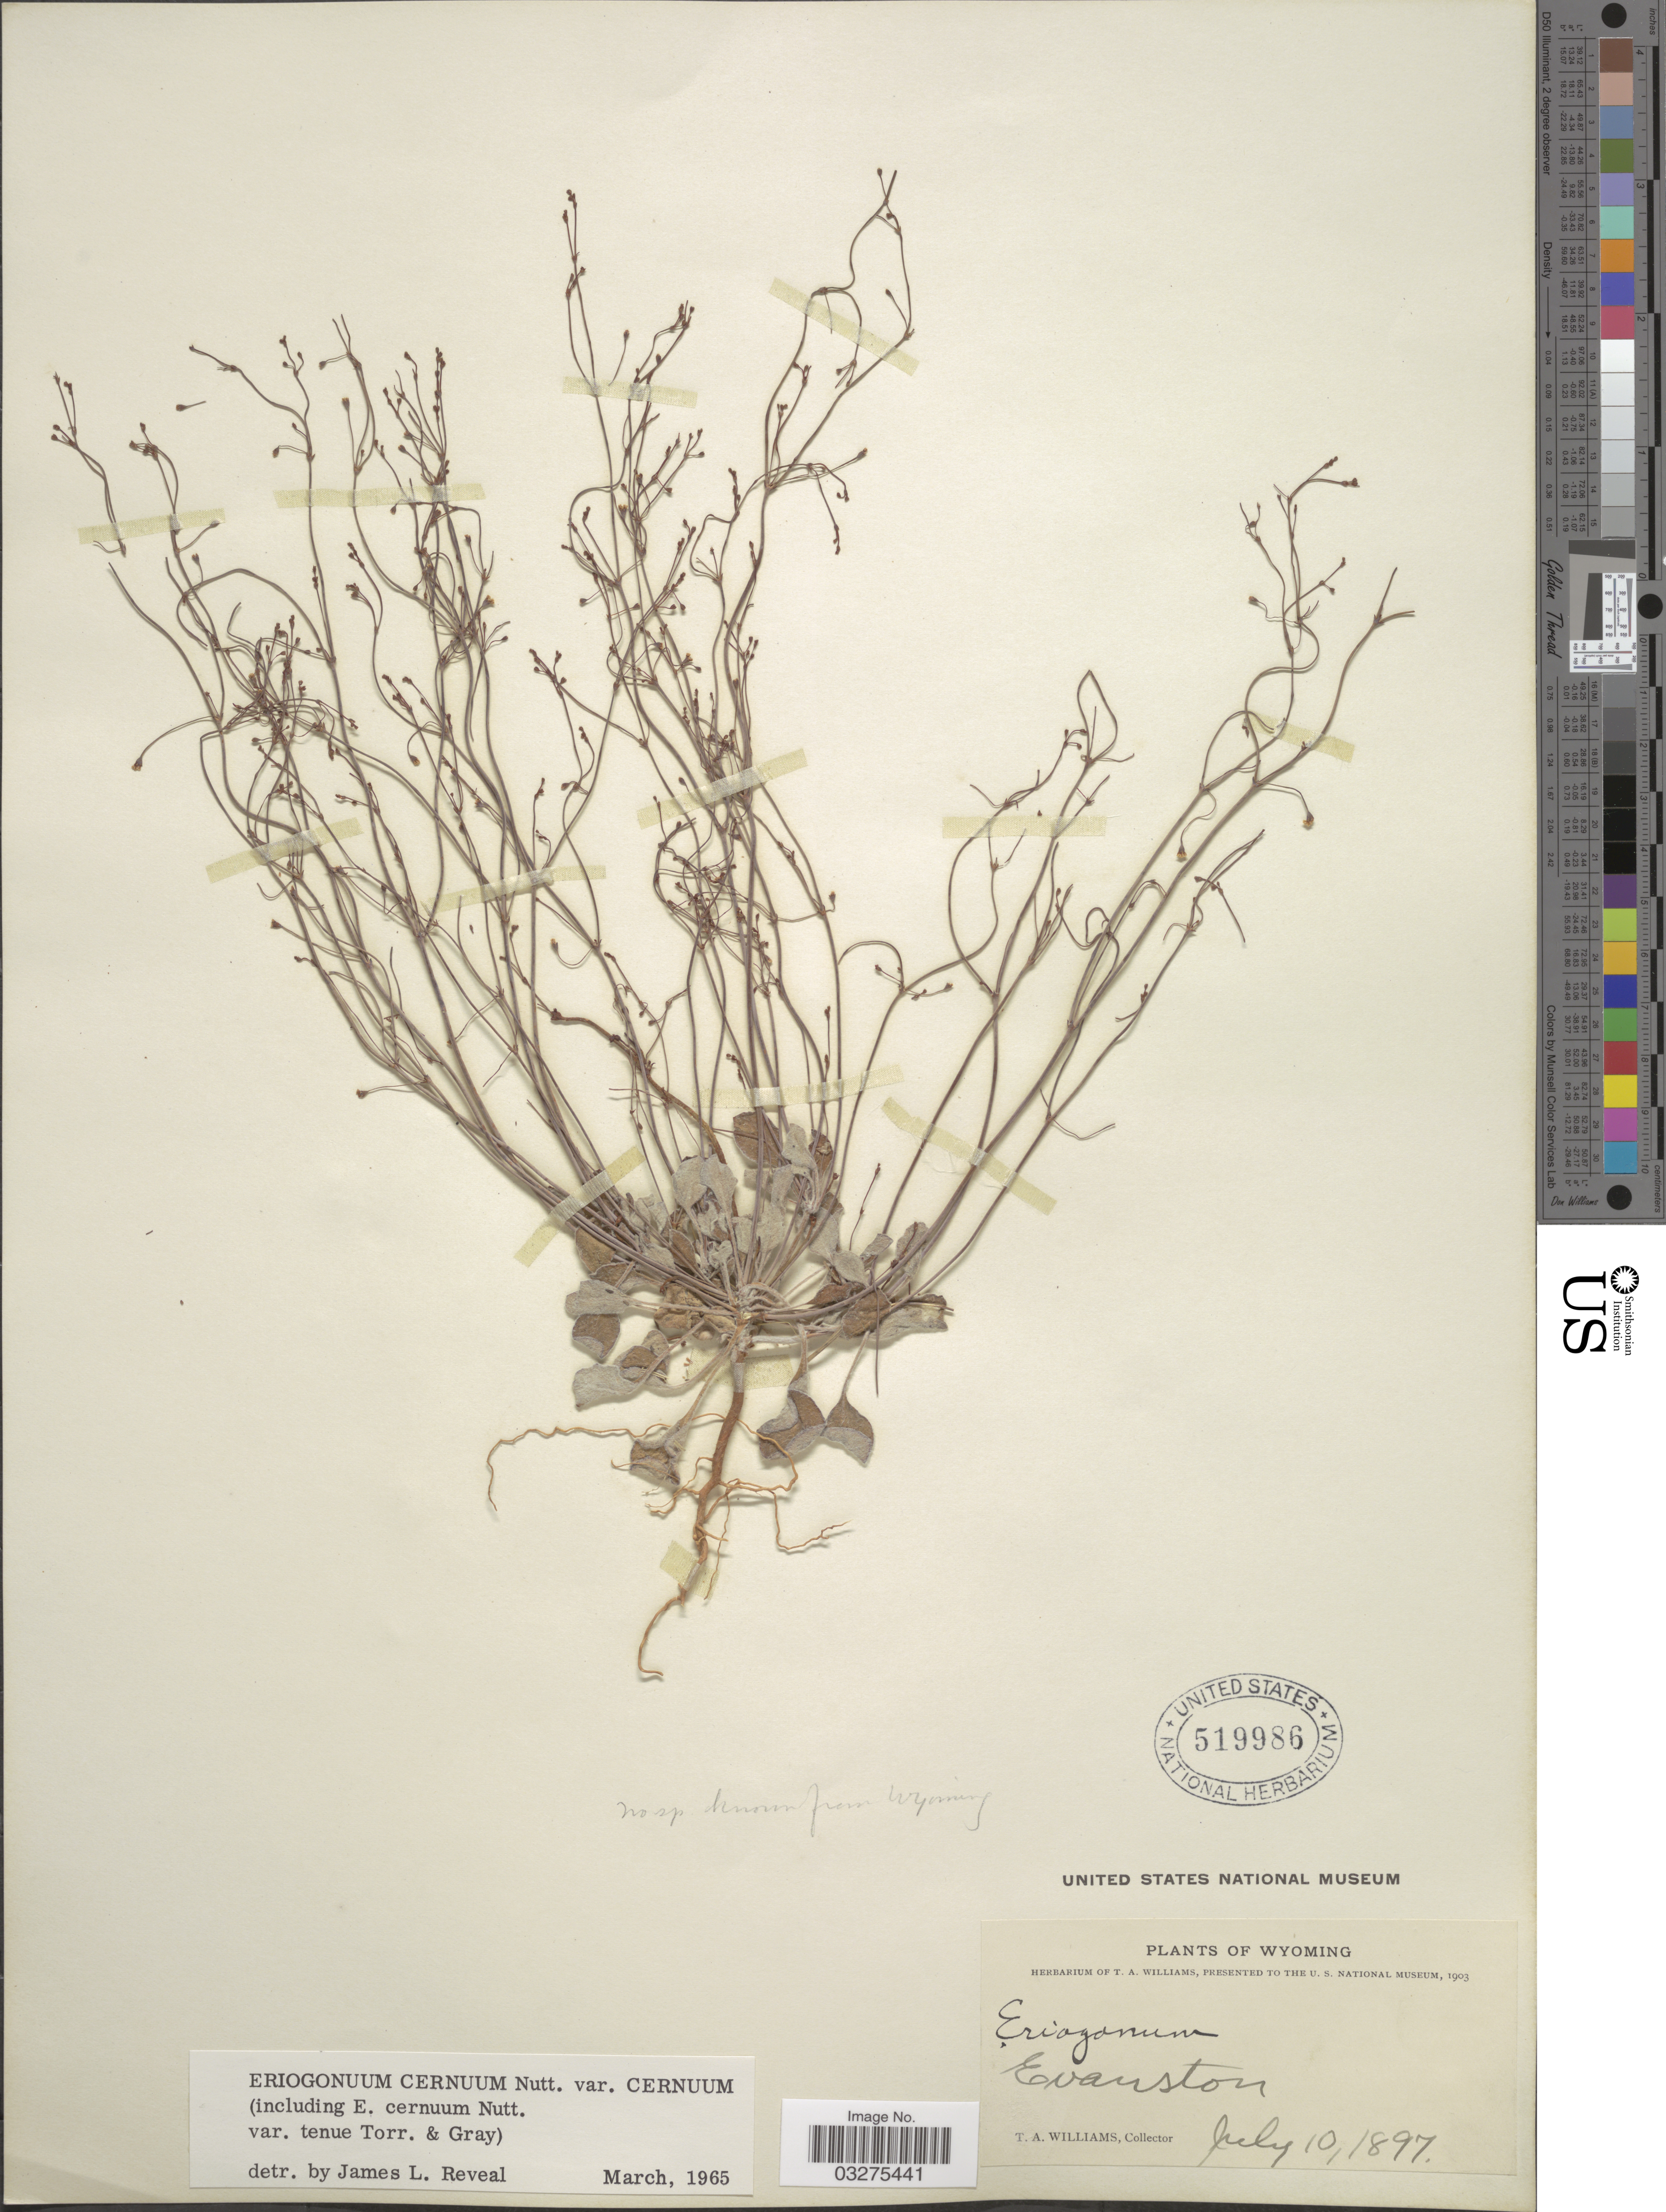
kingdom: Plantae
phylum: Tracheophyta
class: Magnoliopsida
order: Caryophyllales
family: Polygonaceae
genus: Eriogonum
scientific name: Eriogonum cernuum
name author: Nutt.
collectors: T. Williams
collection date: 1897-07-10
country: United States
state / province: Wyoming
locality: Evanston.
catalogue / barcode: US 519986